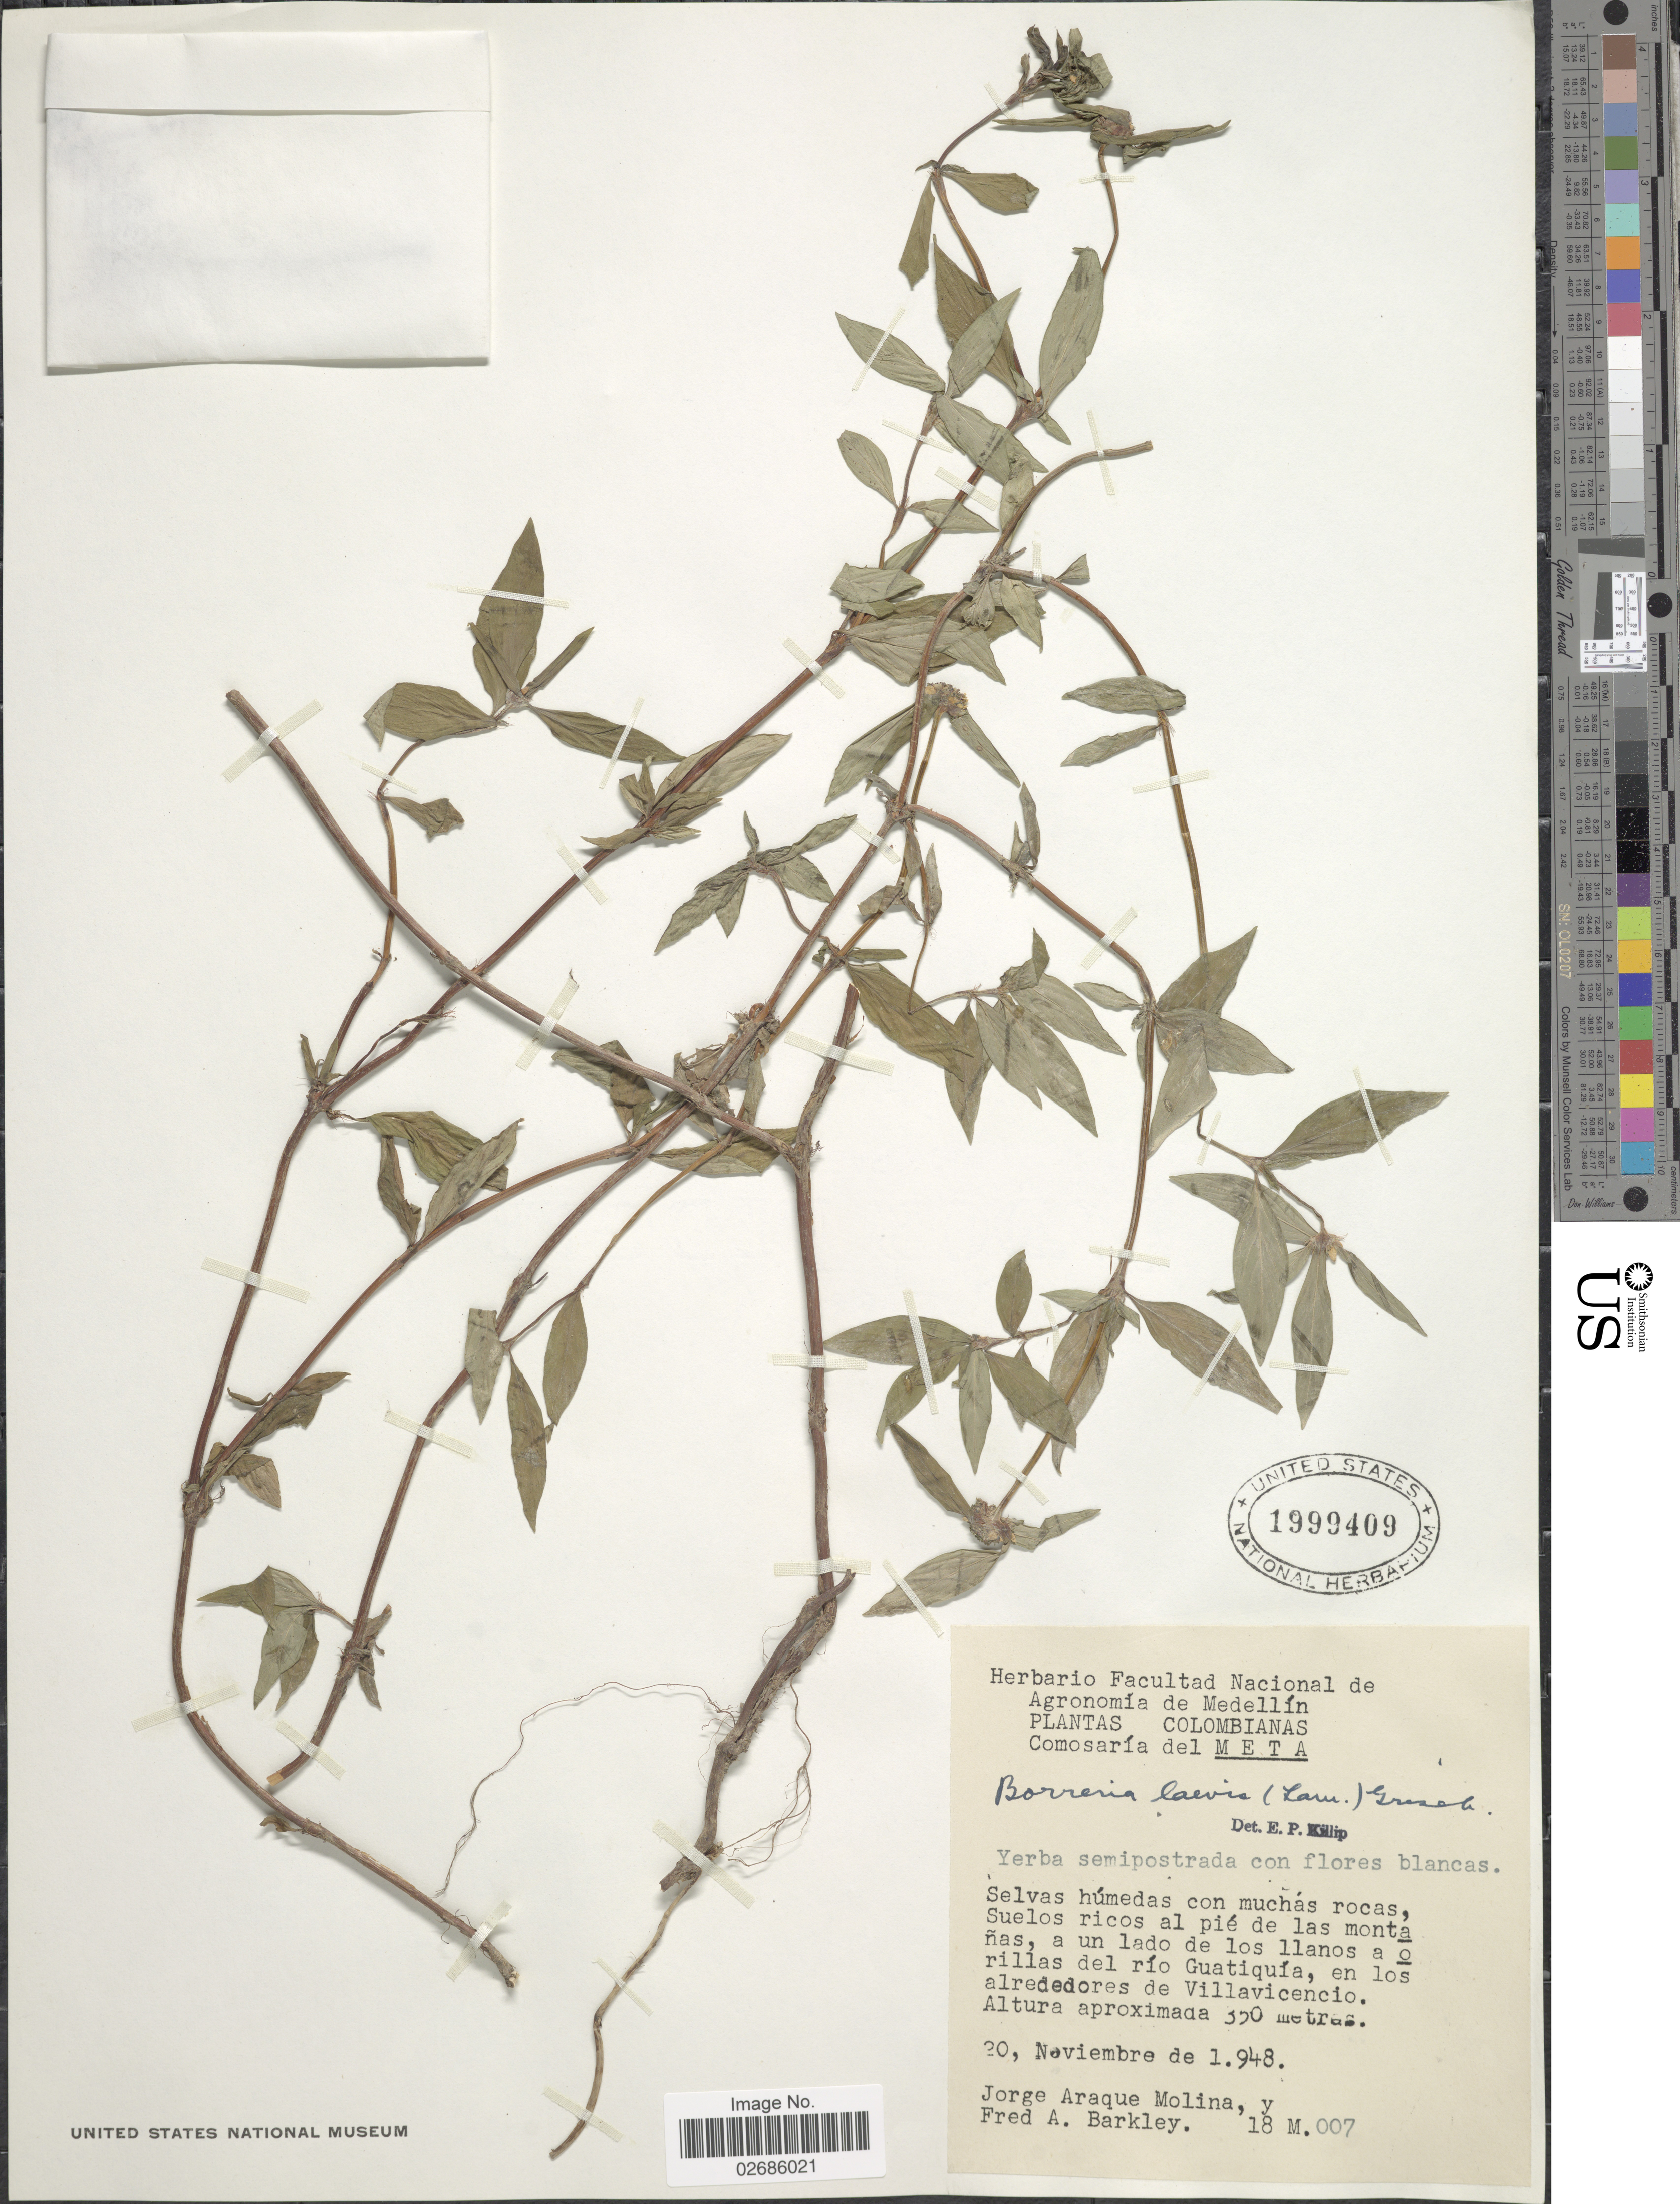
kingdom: Plantae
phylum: Tracheophyta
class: Magnoliopsida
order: Gentianales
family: Rubiaceae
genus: Borreria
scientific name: Borreria assurgens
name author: (Ruiz & Pav.) Griseb.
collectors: J. Araque Molina & F. A. Barkley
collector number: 18M007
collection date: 1948-11-20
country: Colombia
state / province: Meta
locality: Comosaría del Meta. A un lado de los llanos a orillas del río Guatiquá, en los alrededores de Villavicencio.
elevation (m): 350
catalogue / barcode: US 1999409